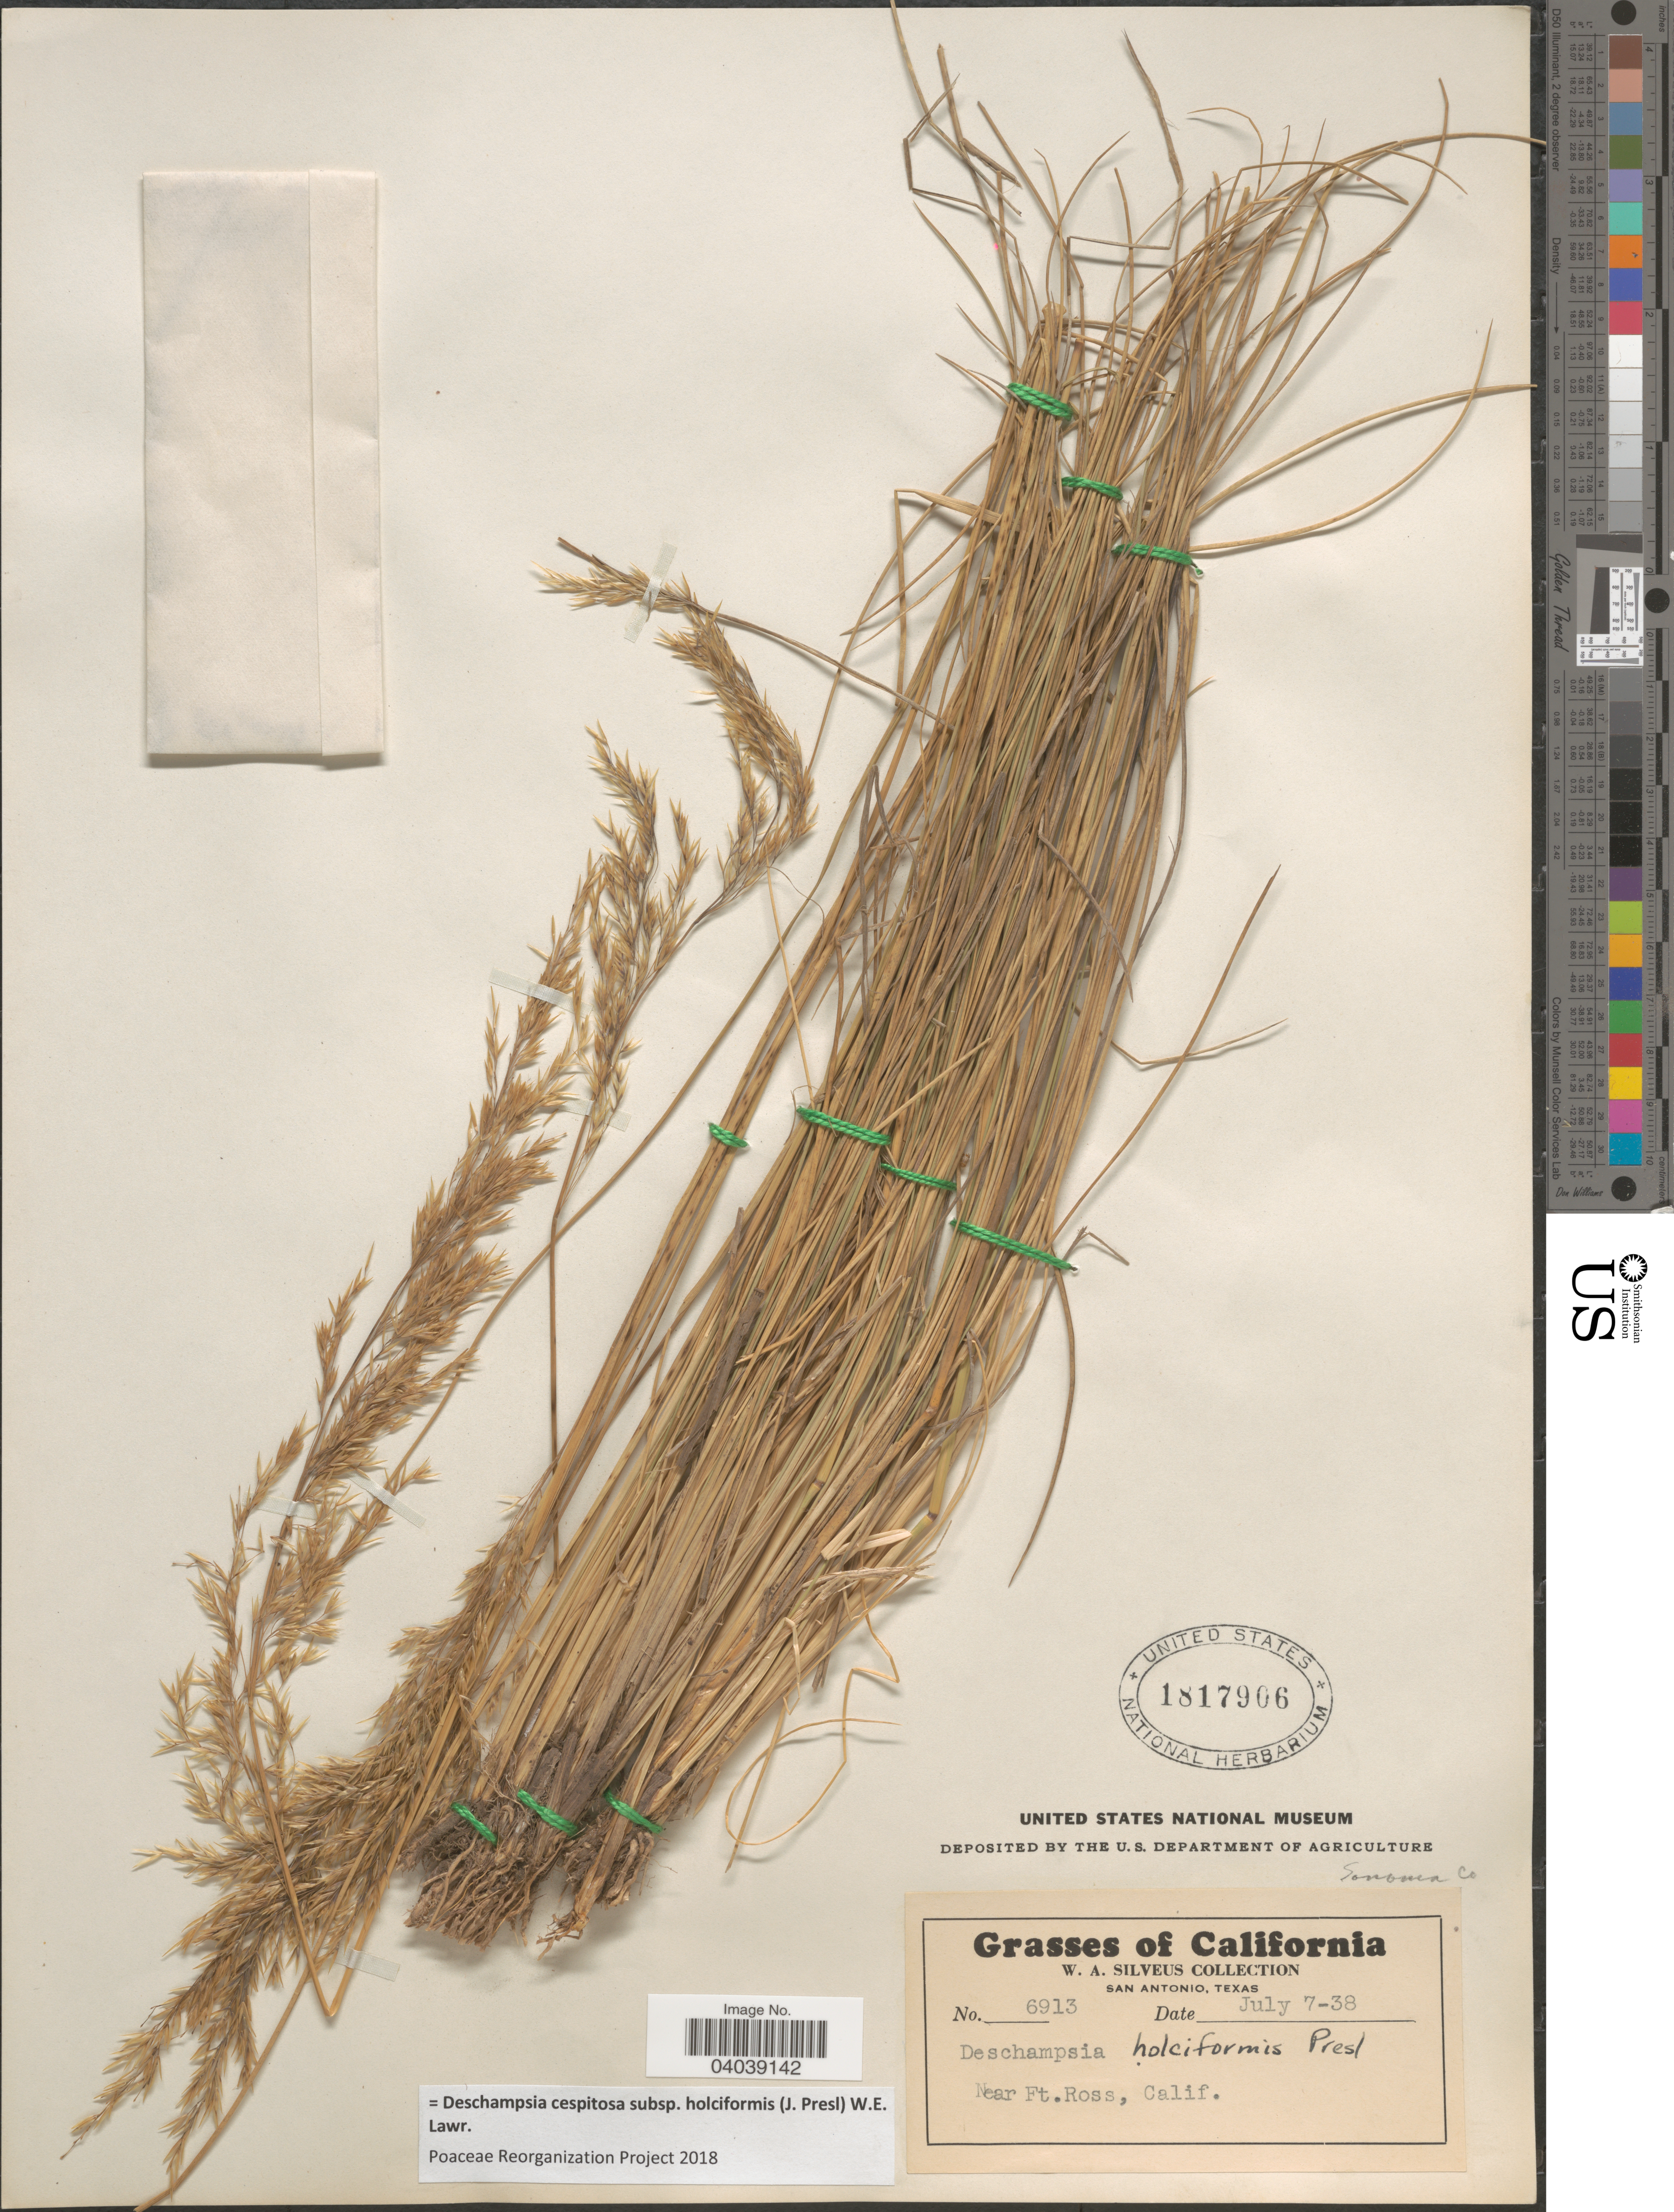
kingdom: Plantae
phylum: Tracheophyta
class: Liliopsida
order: Poales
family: Poaceae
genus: Deschampsia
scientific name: Deschampsia cespitosa subsp. holciformis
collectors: W. Silveus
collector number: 6913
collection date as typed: Transcribed d/m/y: 7/7/38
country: United States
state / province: California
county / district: Sonoma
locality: Sonoma Co. Near Ft.Ross.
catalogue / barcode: US 1817906